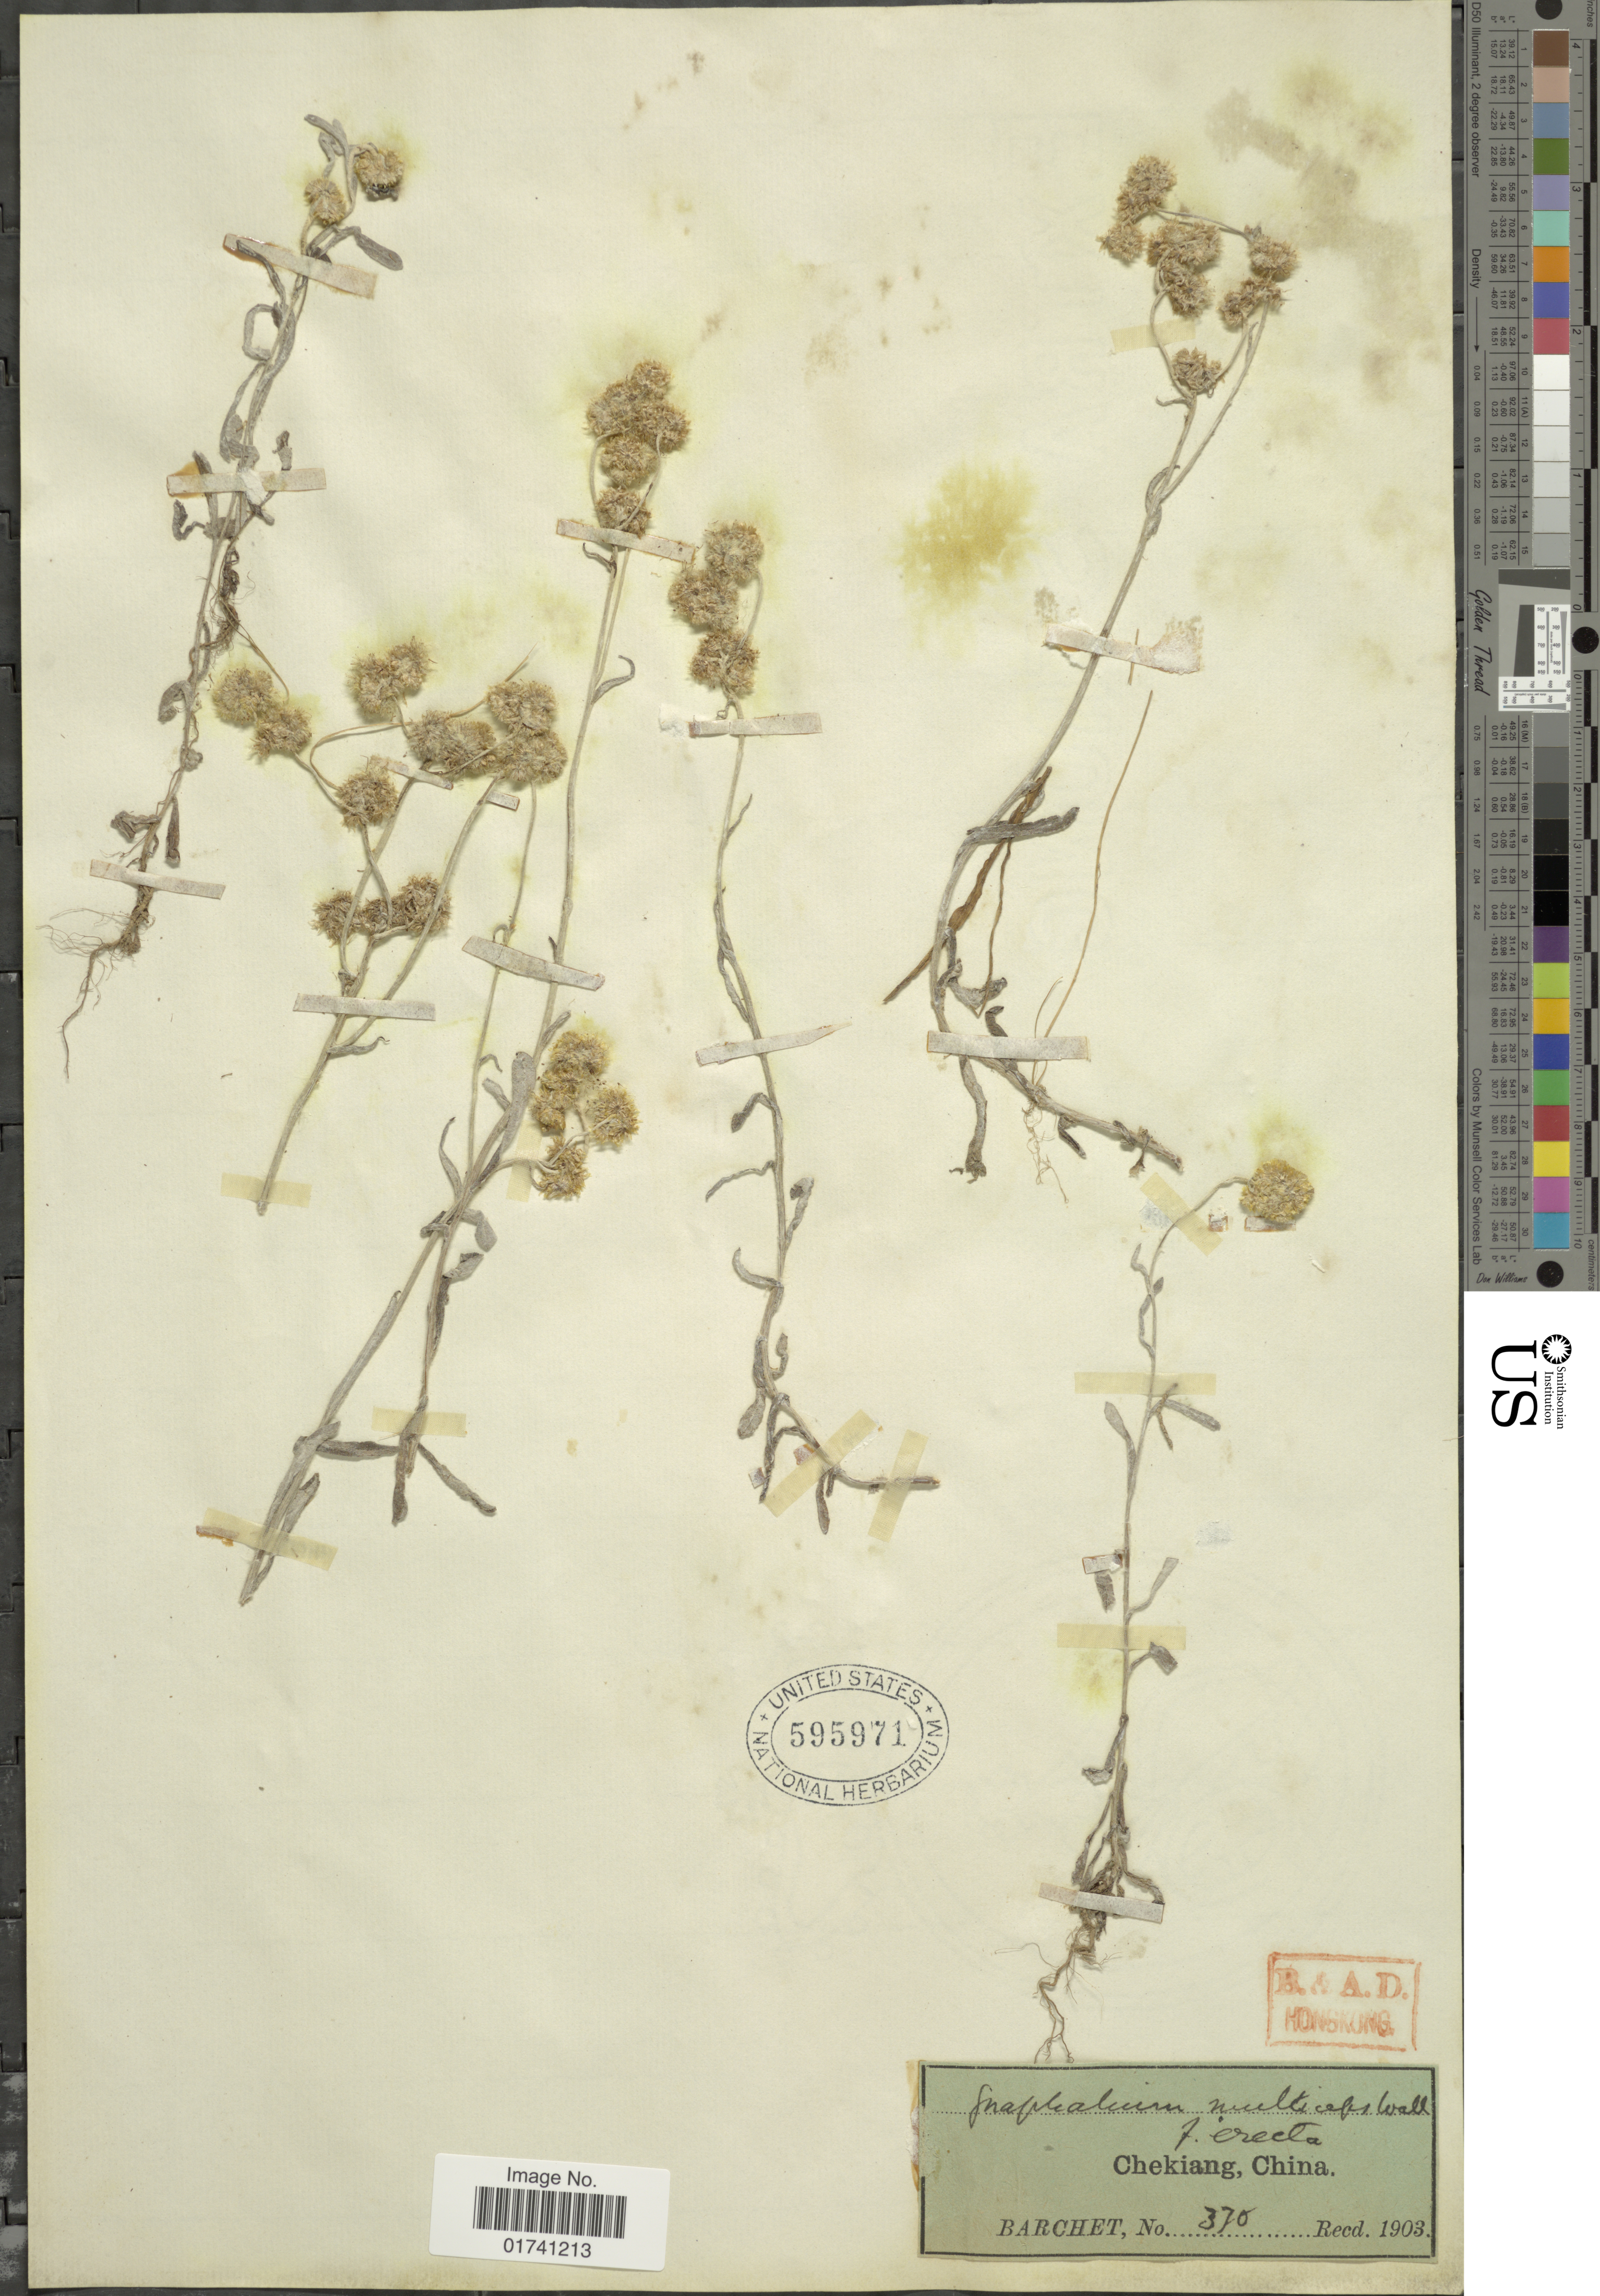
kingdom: Plantae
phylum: Tracheophyta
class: Magnoliopsida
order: Asterales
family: Asteraceae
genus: Laphangium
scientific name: Laphangium affine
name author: (D. Don) Tzvelev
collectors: Barchet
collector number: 370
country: China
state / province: Zhejiang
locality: Chekiang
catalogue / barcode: US 595971